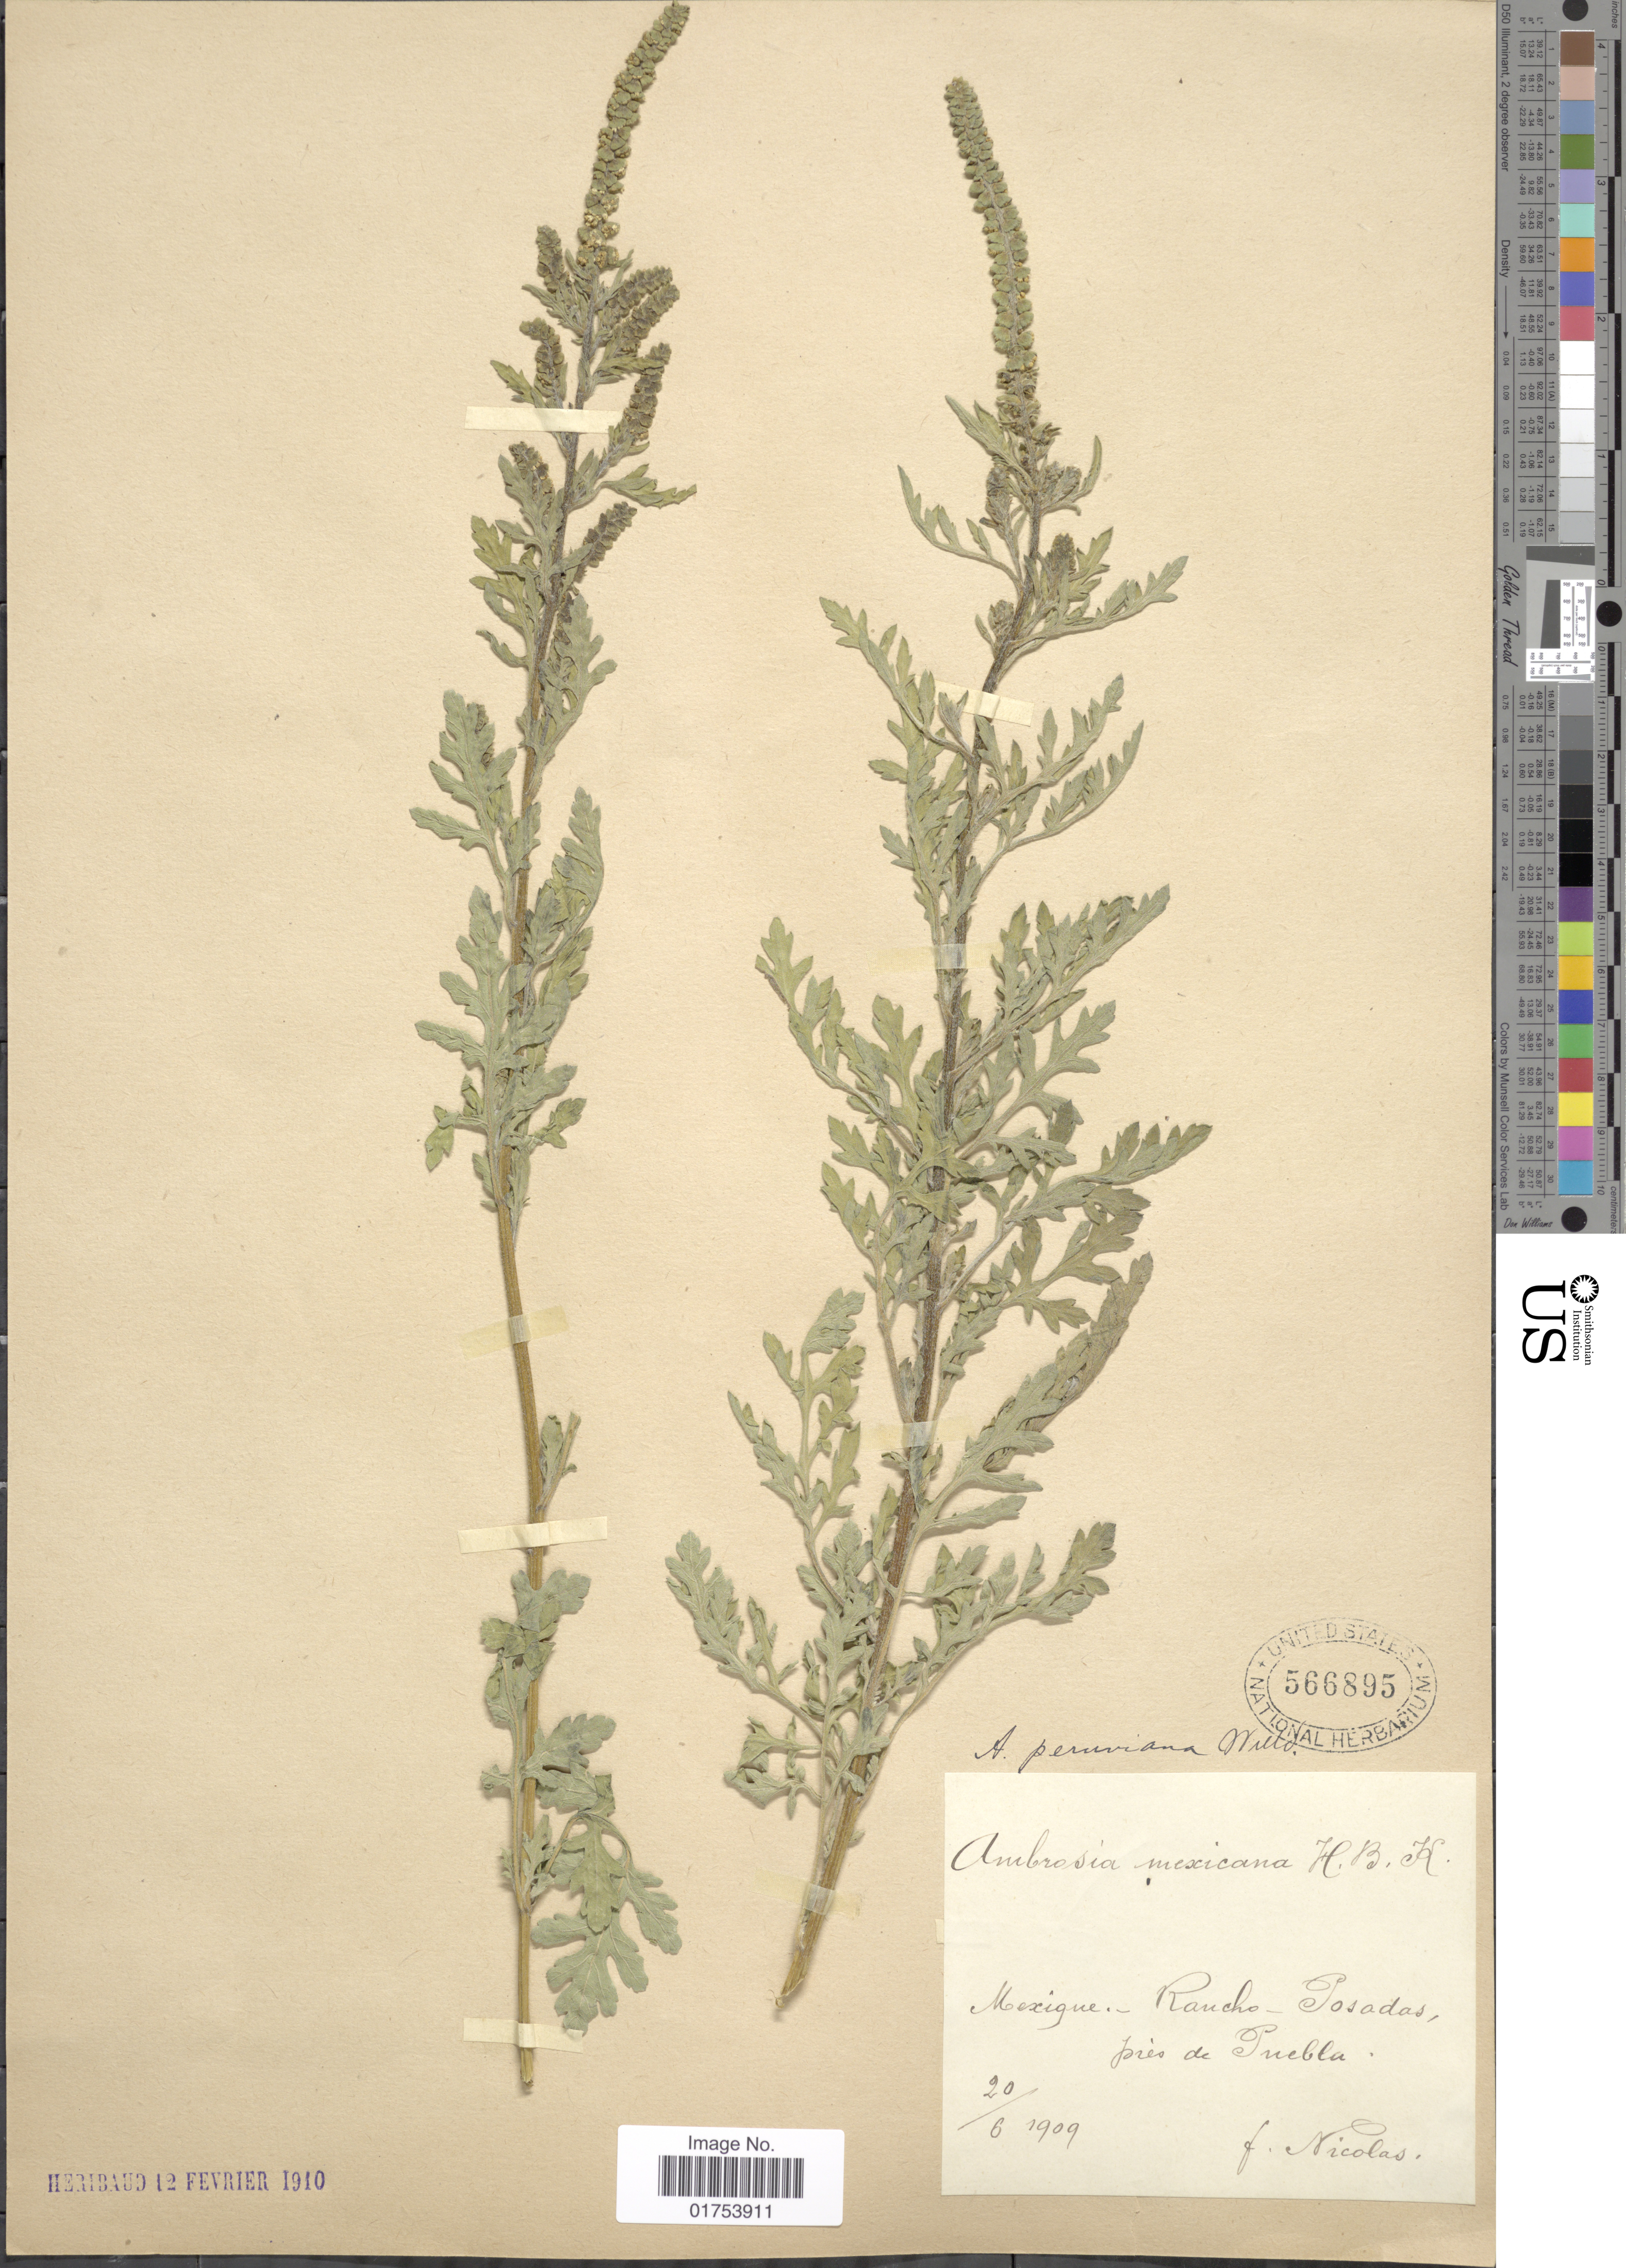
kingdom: Plantae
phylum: Tracheophyta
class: Magnoliopsida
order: Asterales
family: Asteraceae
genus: Ambrosia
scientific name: Ambrosia peruviana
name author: Willd.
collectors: F. Nicolas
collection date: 1909-06-20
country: Mexico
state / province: Puebla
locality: Rancho - Posadas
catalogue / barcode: US 566895